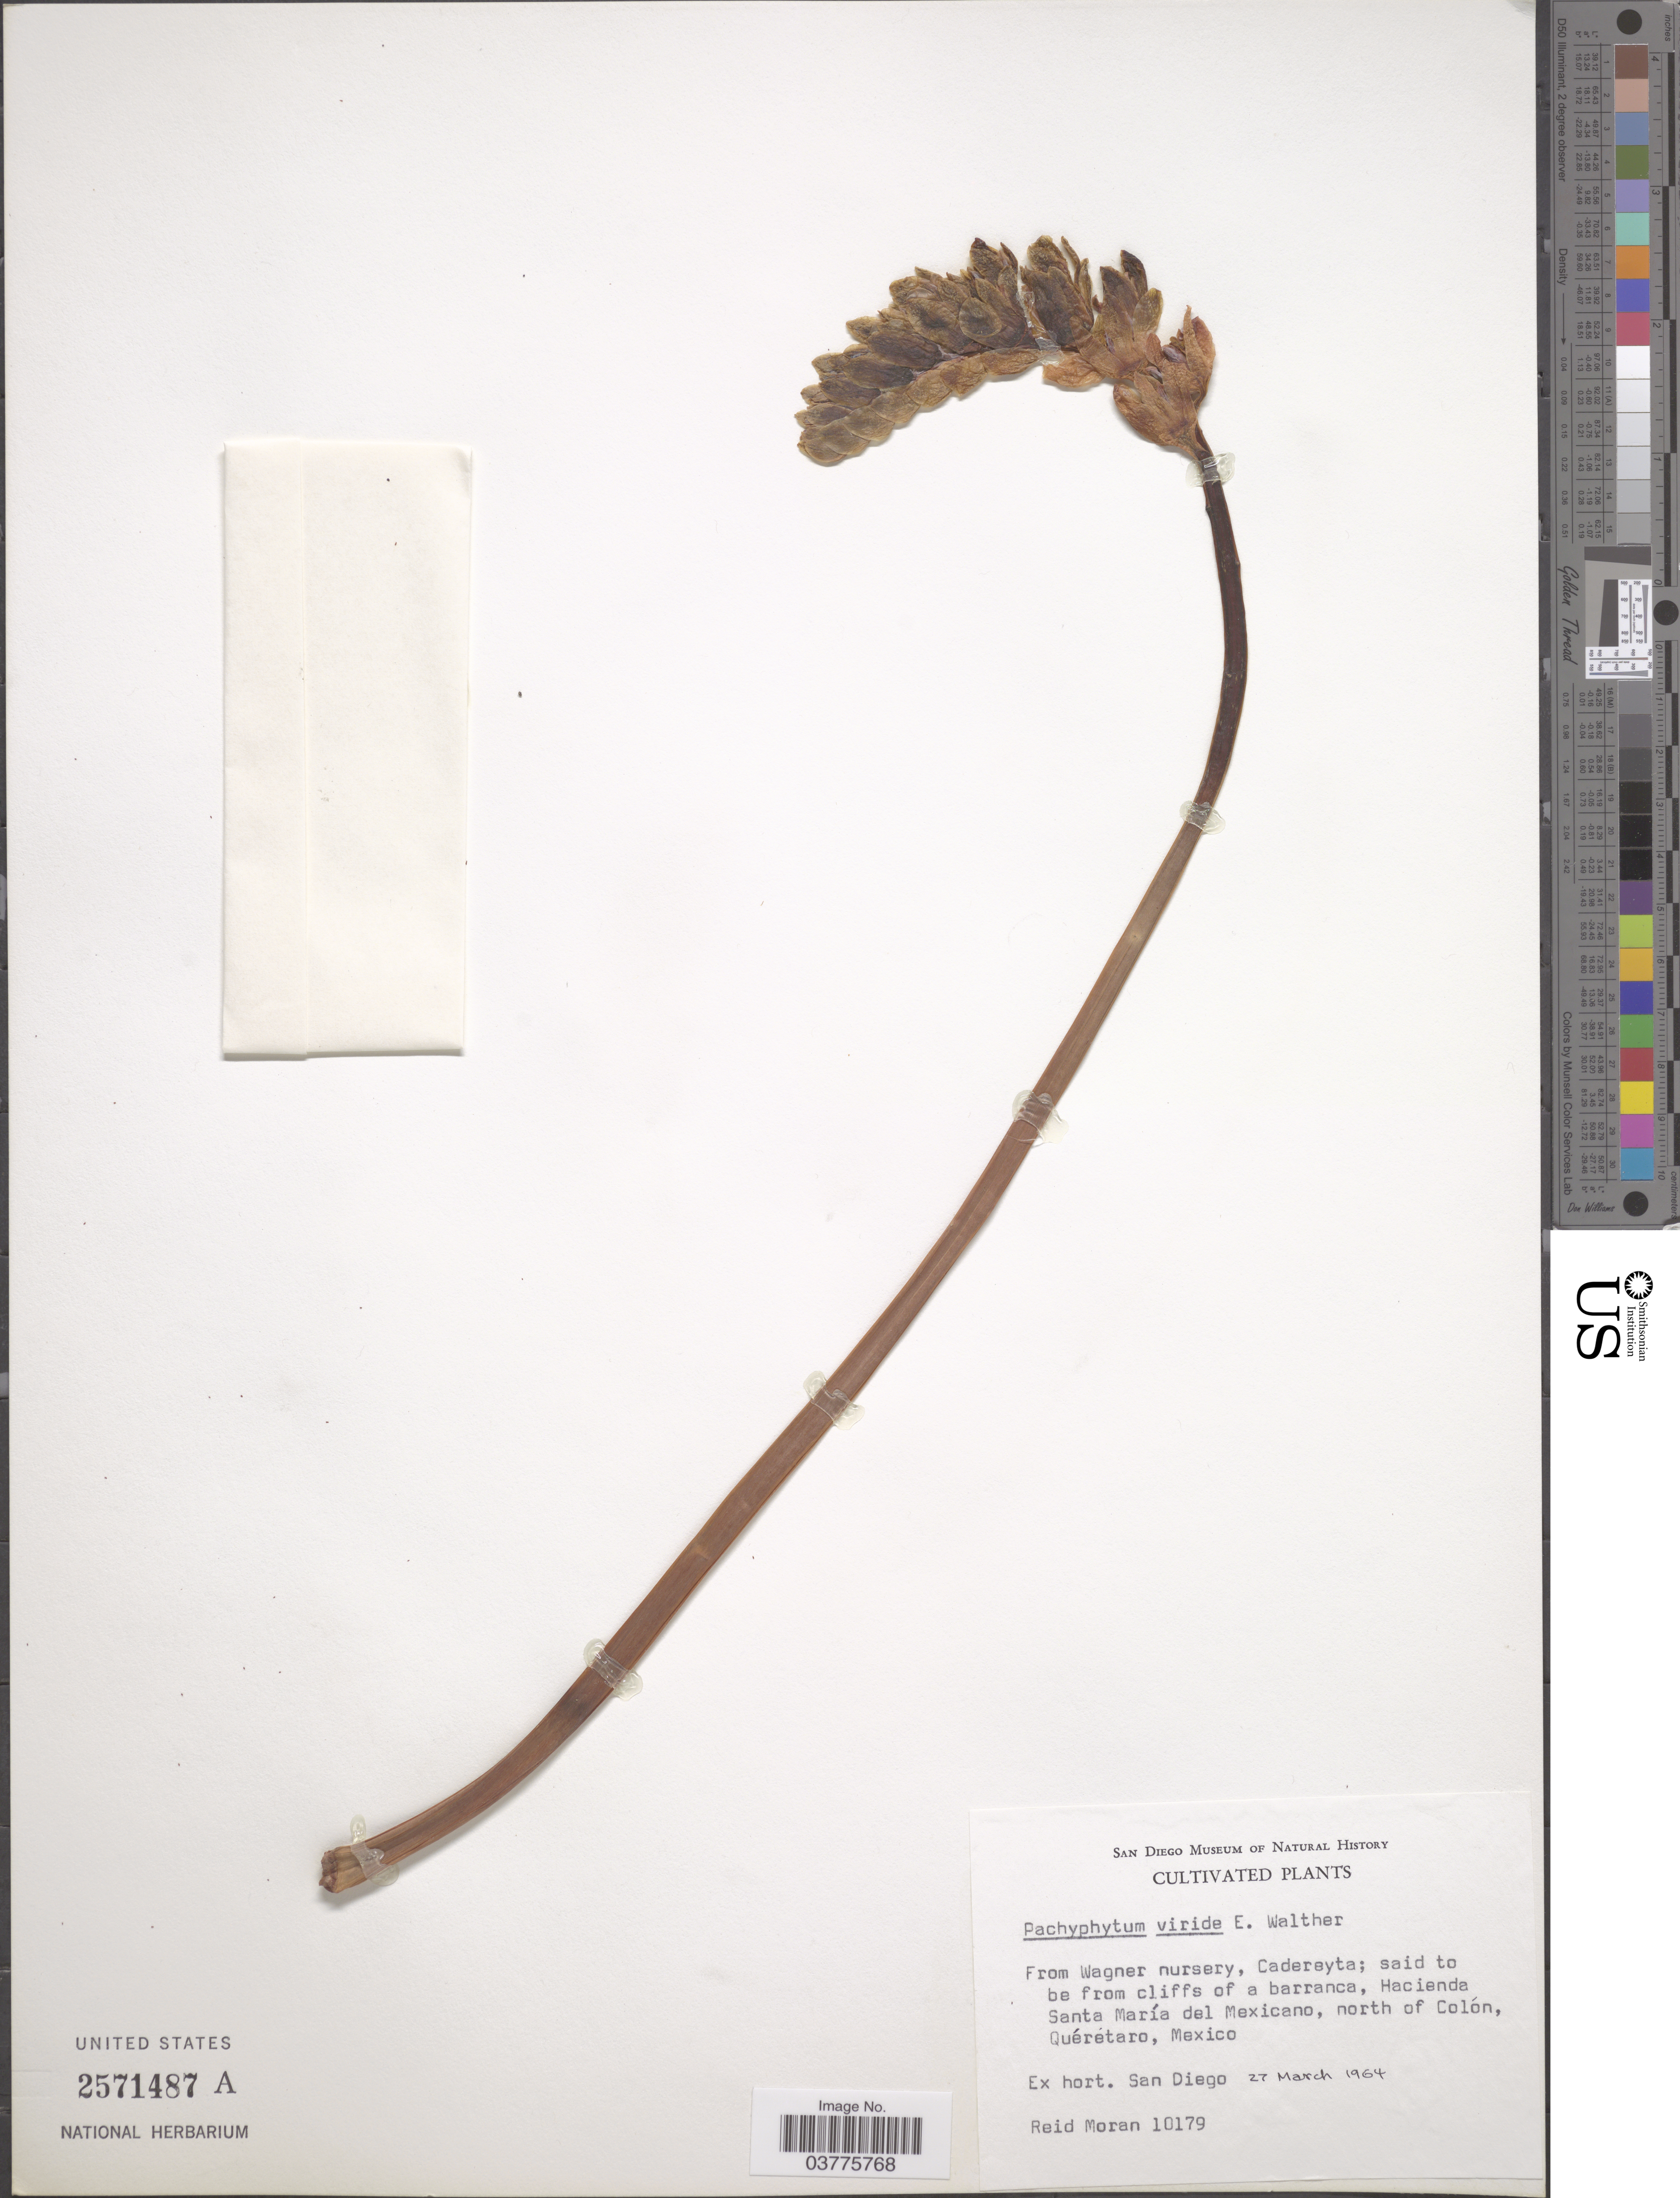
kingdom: Plantae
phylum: Tracheophyta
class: Magnoliopsida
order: Saxifragales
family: Crassulaceae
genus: Pachyphytum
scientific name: Pachyphytum viride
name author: E. Walther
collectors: R. Moran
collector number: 10179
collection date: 1964-03-27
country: United States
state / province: California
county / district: San Diego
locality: Ex hort. San Diego.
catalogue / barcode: US 2571487A